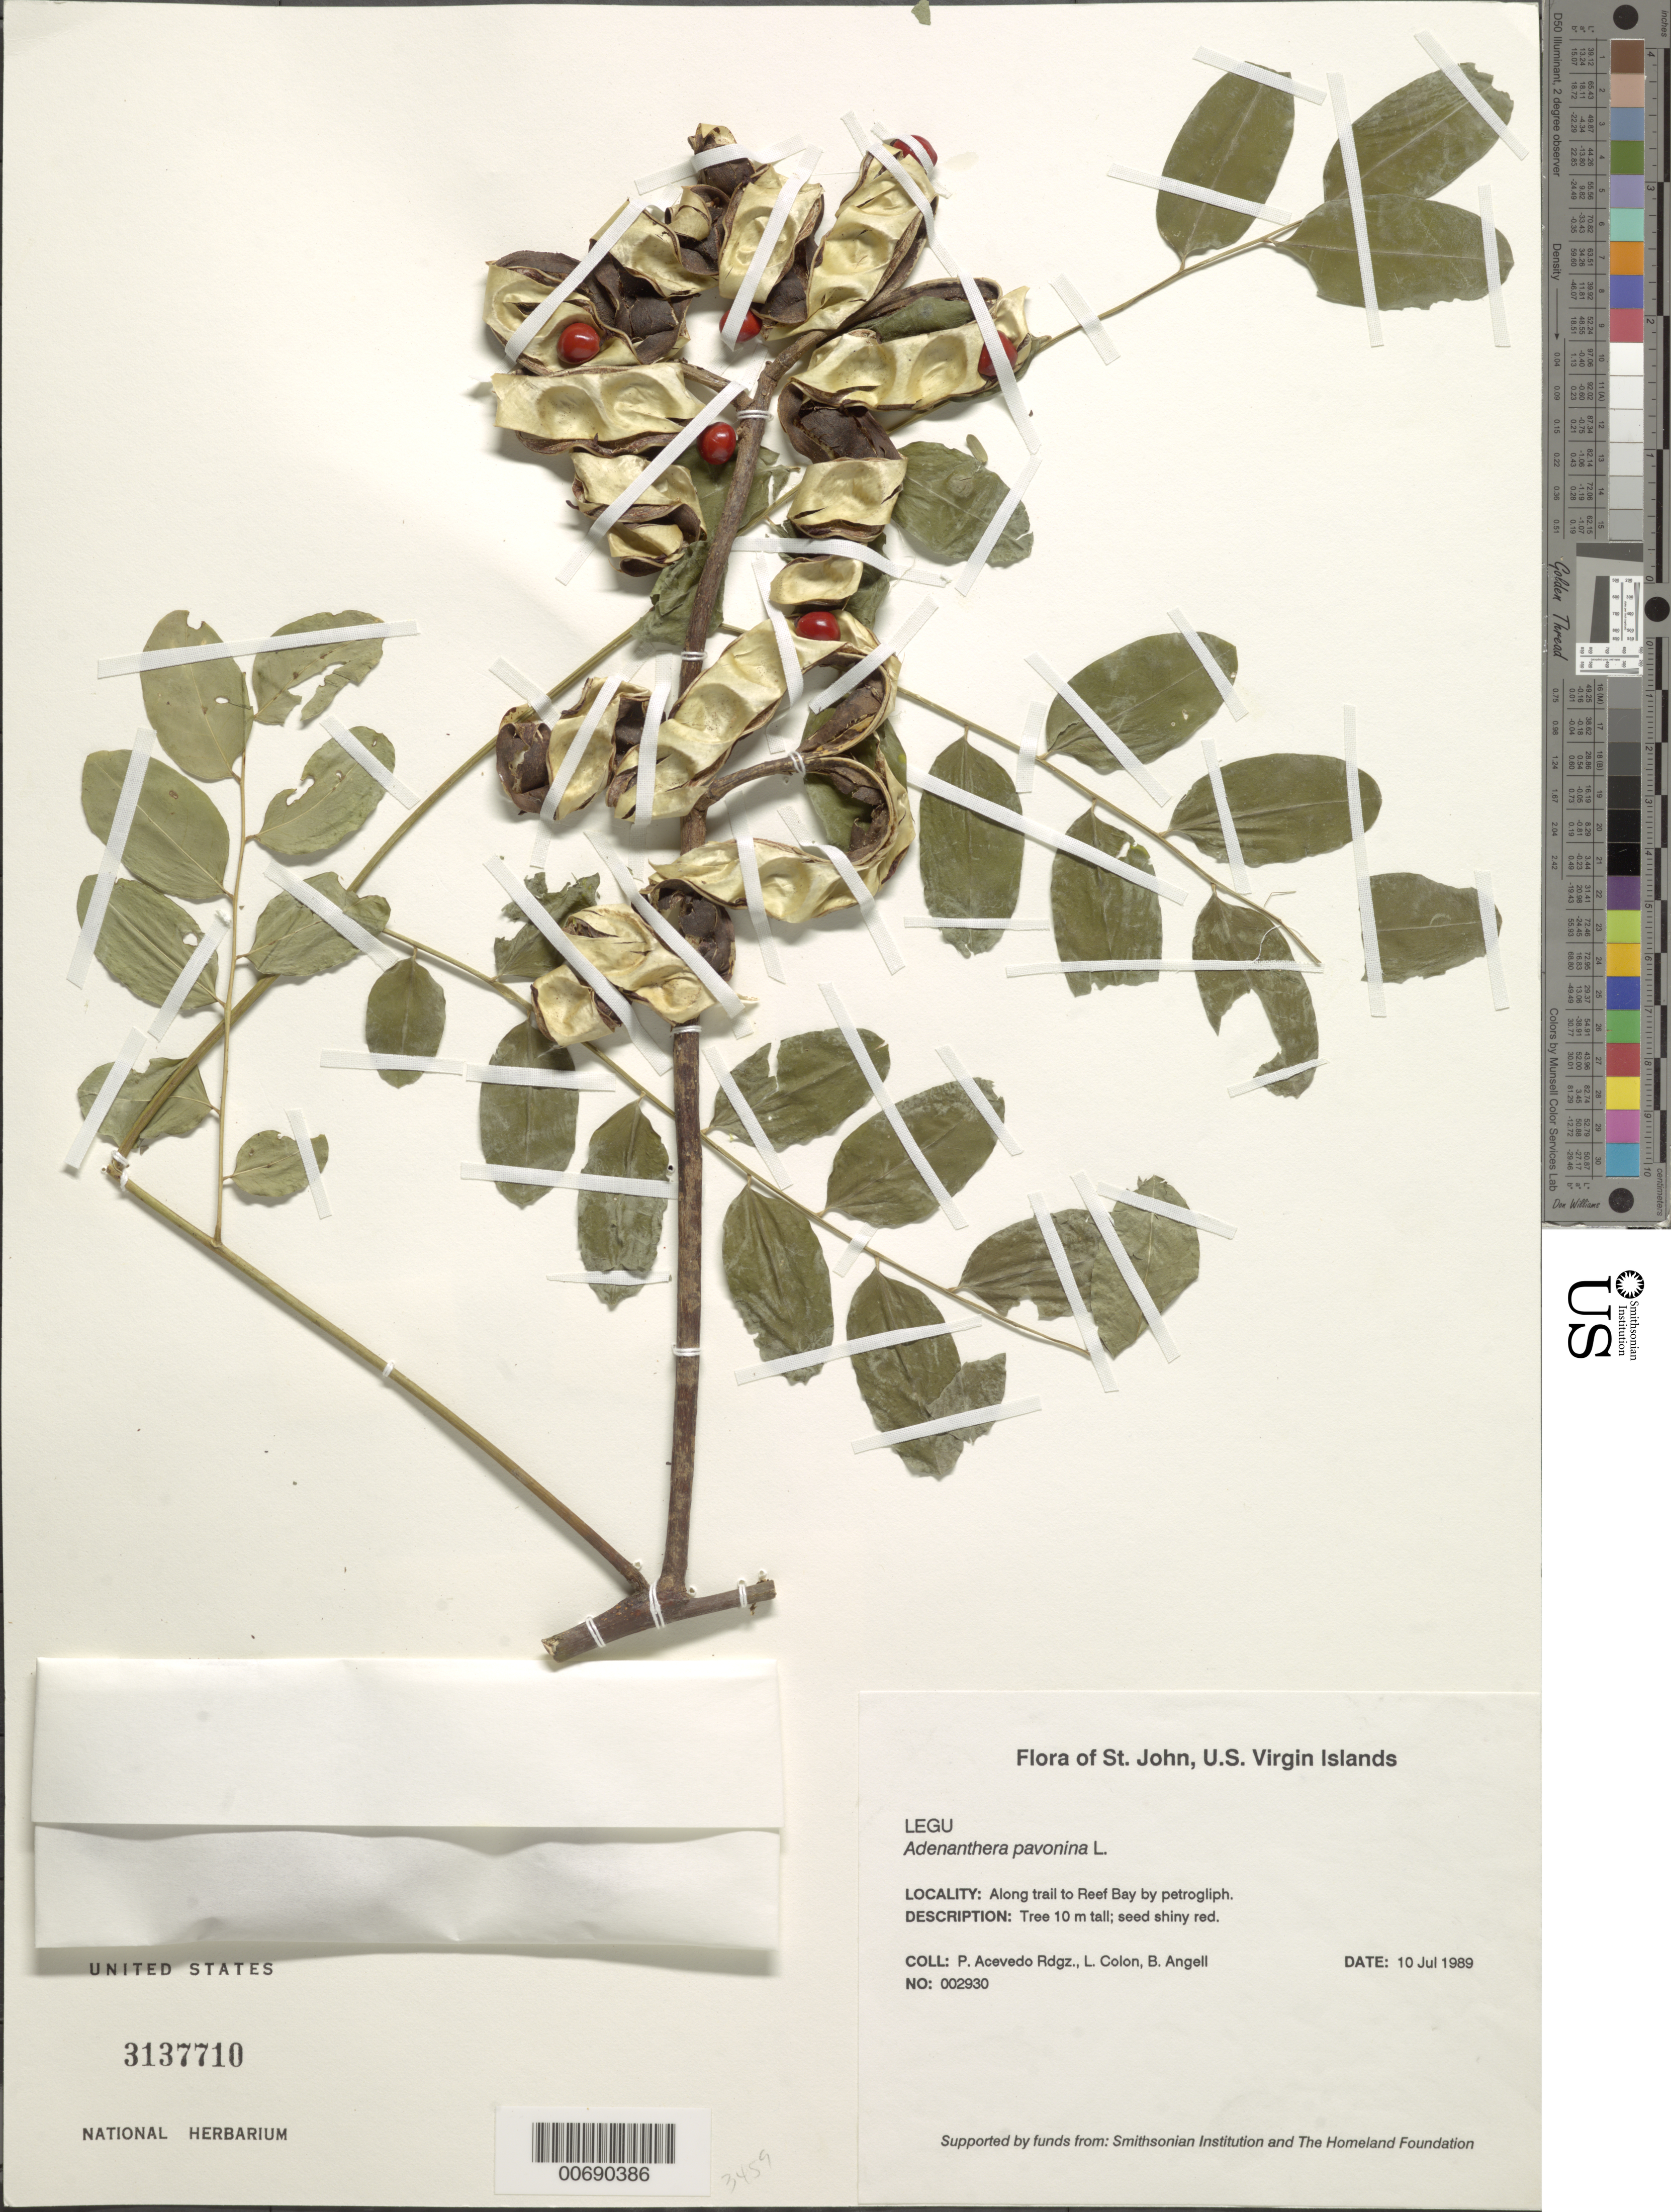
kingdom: Plantae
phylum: Tracheophyta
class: Magnoliopsida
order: Fabales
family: Fabaceae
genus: Adenanthera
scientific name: Adenanthera pavonina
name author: L.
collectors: P. Acevedo-Rodr., L. Colon & Bobbi Angell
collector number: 2930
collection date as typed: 10 Jul 1989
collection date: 1989-07-10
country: U.S. Virgin Islands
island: St. John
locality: Along trail to Reef Bay by petrogliph.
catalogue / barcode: US 3137710